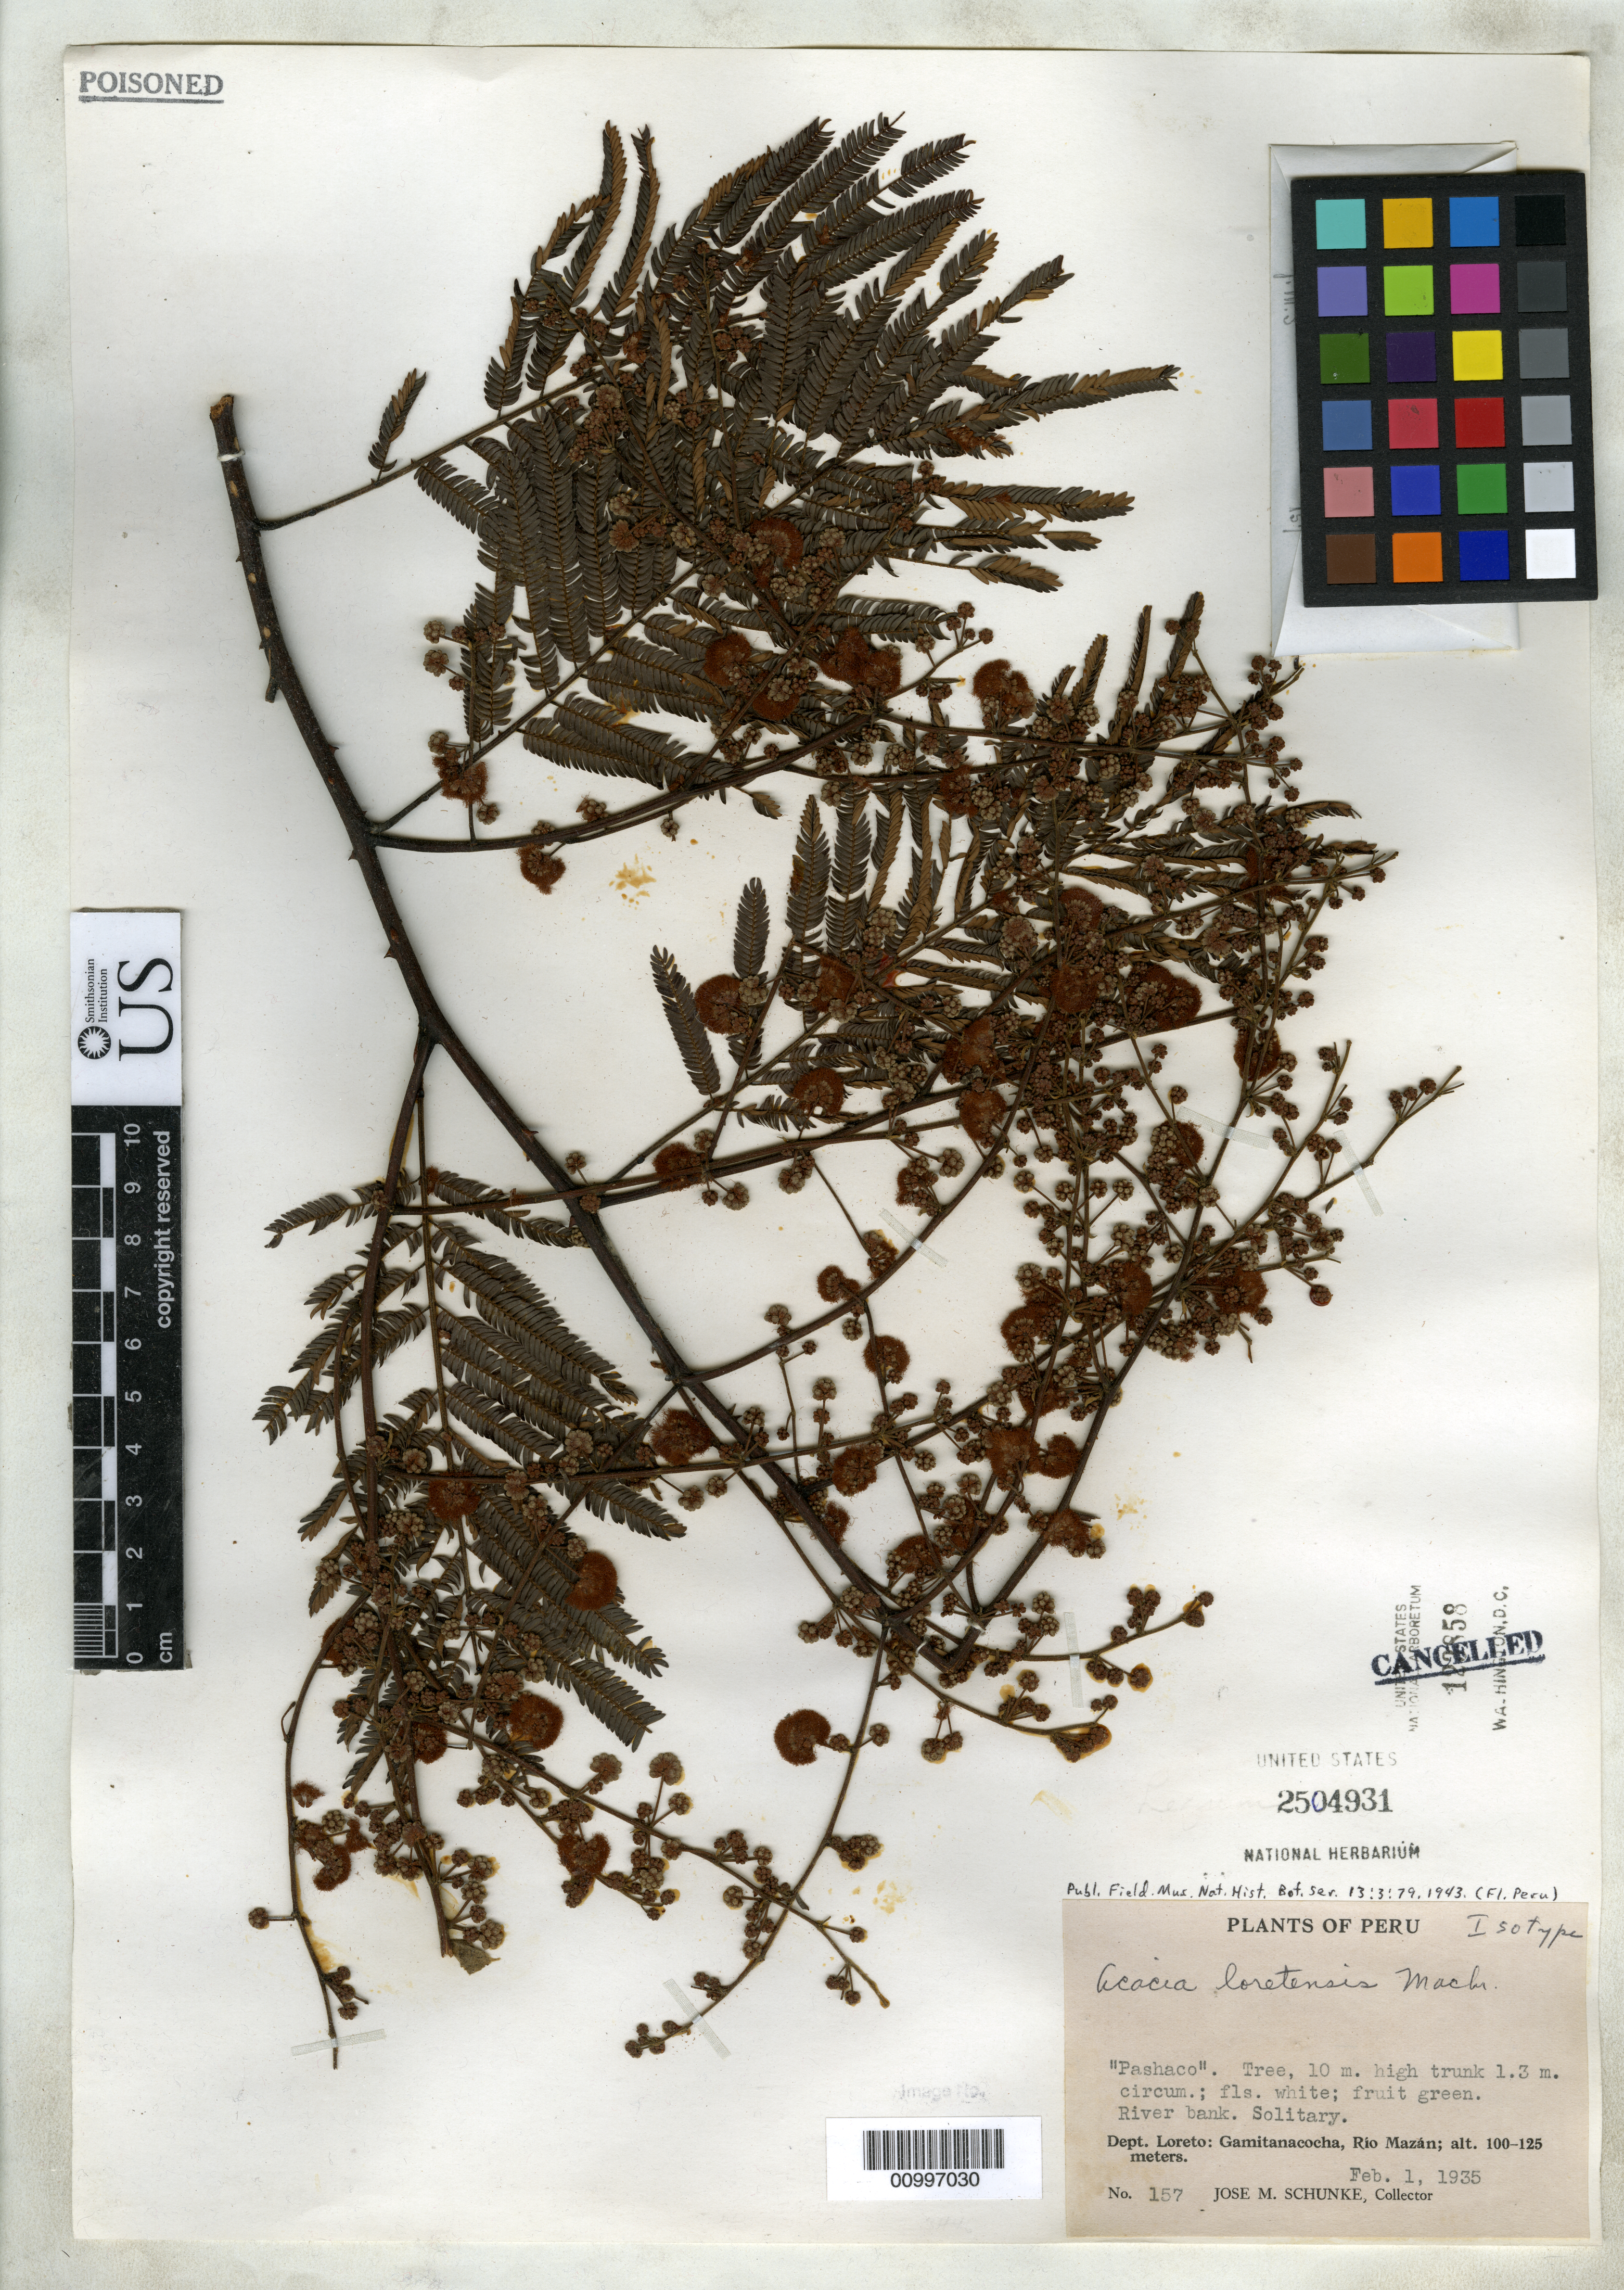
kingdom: Plantae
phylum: Tracheophyta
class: Magnoliopsida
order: Fabales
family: Fabaceae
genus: Acacia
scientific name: Acacia loretensis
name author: J.F. Macbr.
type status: Isotype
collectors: J. M. Schunke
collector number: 157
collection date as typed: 01 Feb 1935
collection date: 1935-02-01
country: Peru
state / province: Loreto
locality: Gamitana cocha, Rio Mazan.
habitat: River bank.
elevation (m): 100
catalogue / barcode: US 2504931